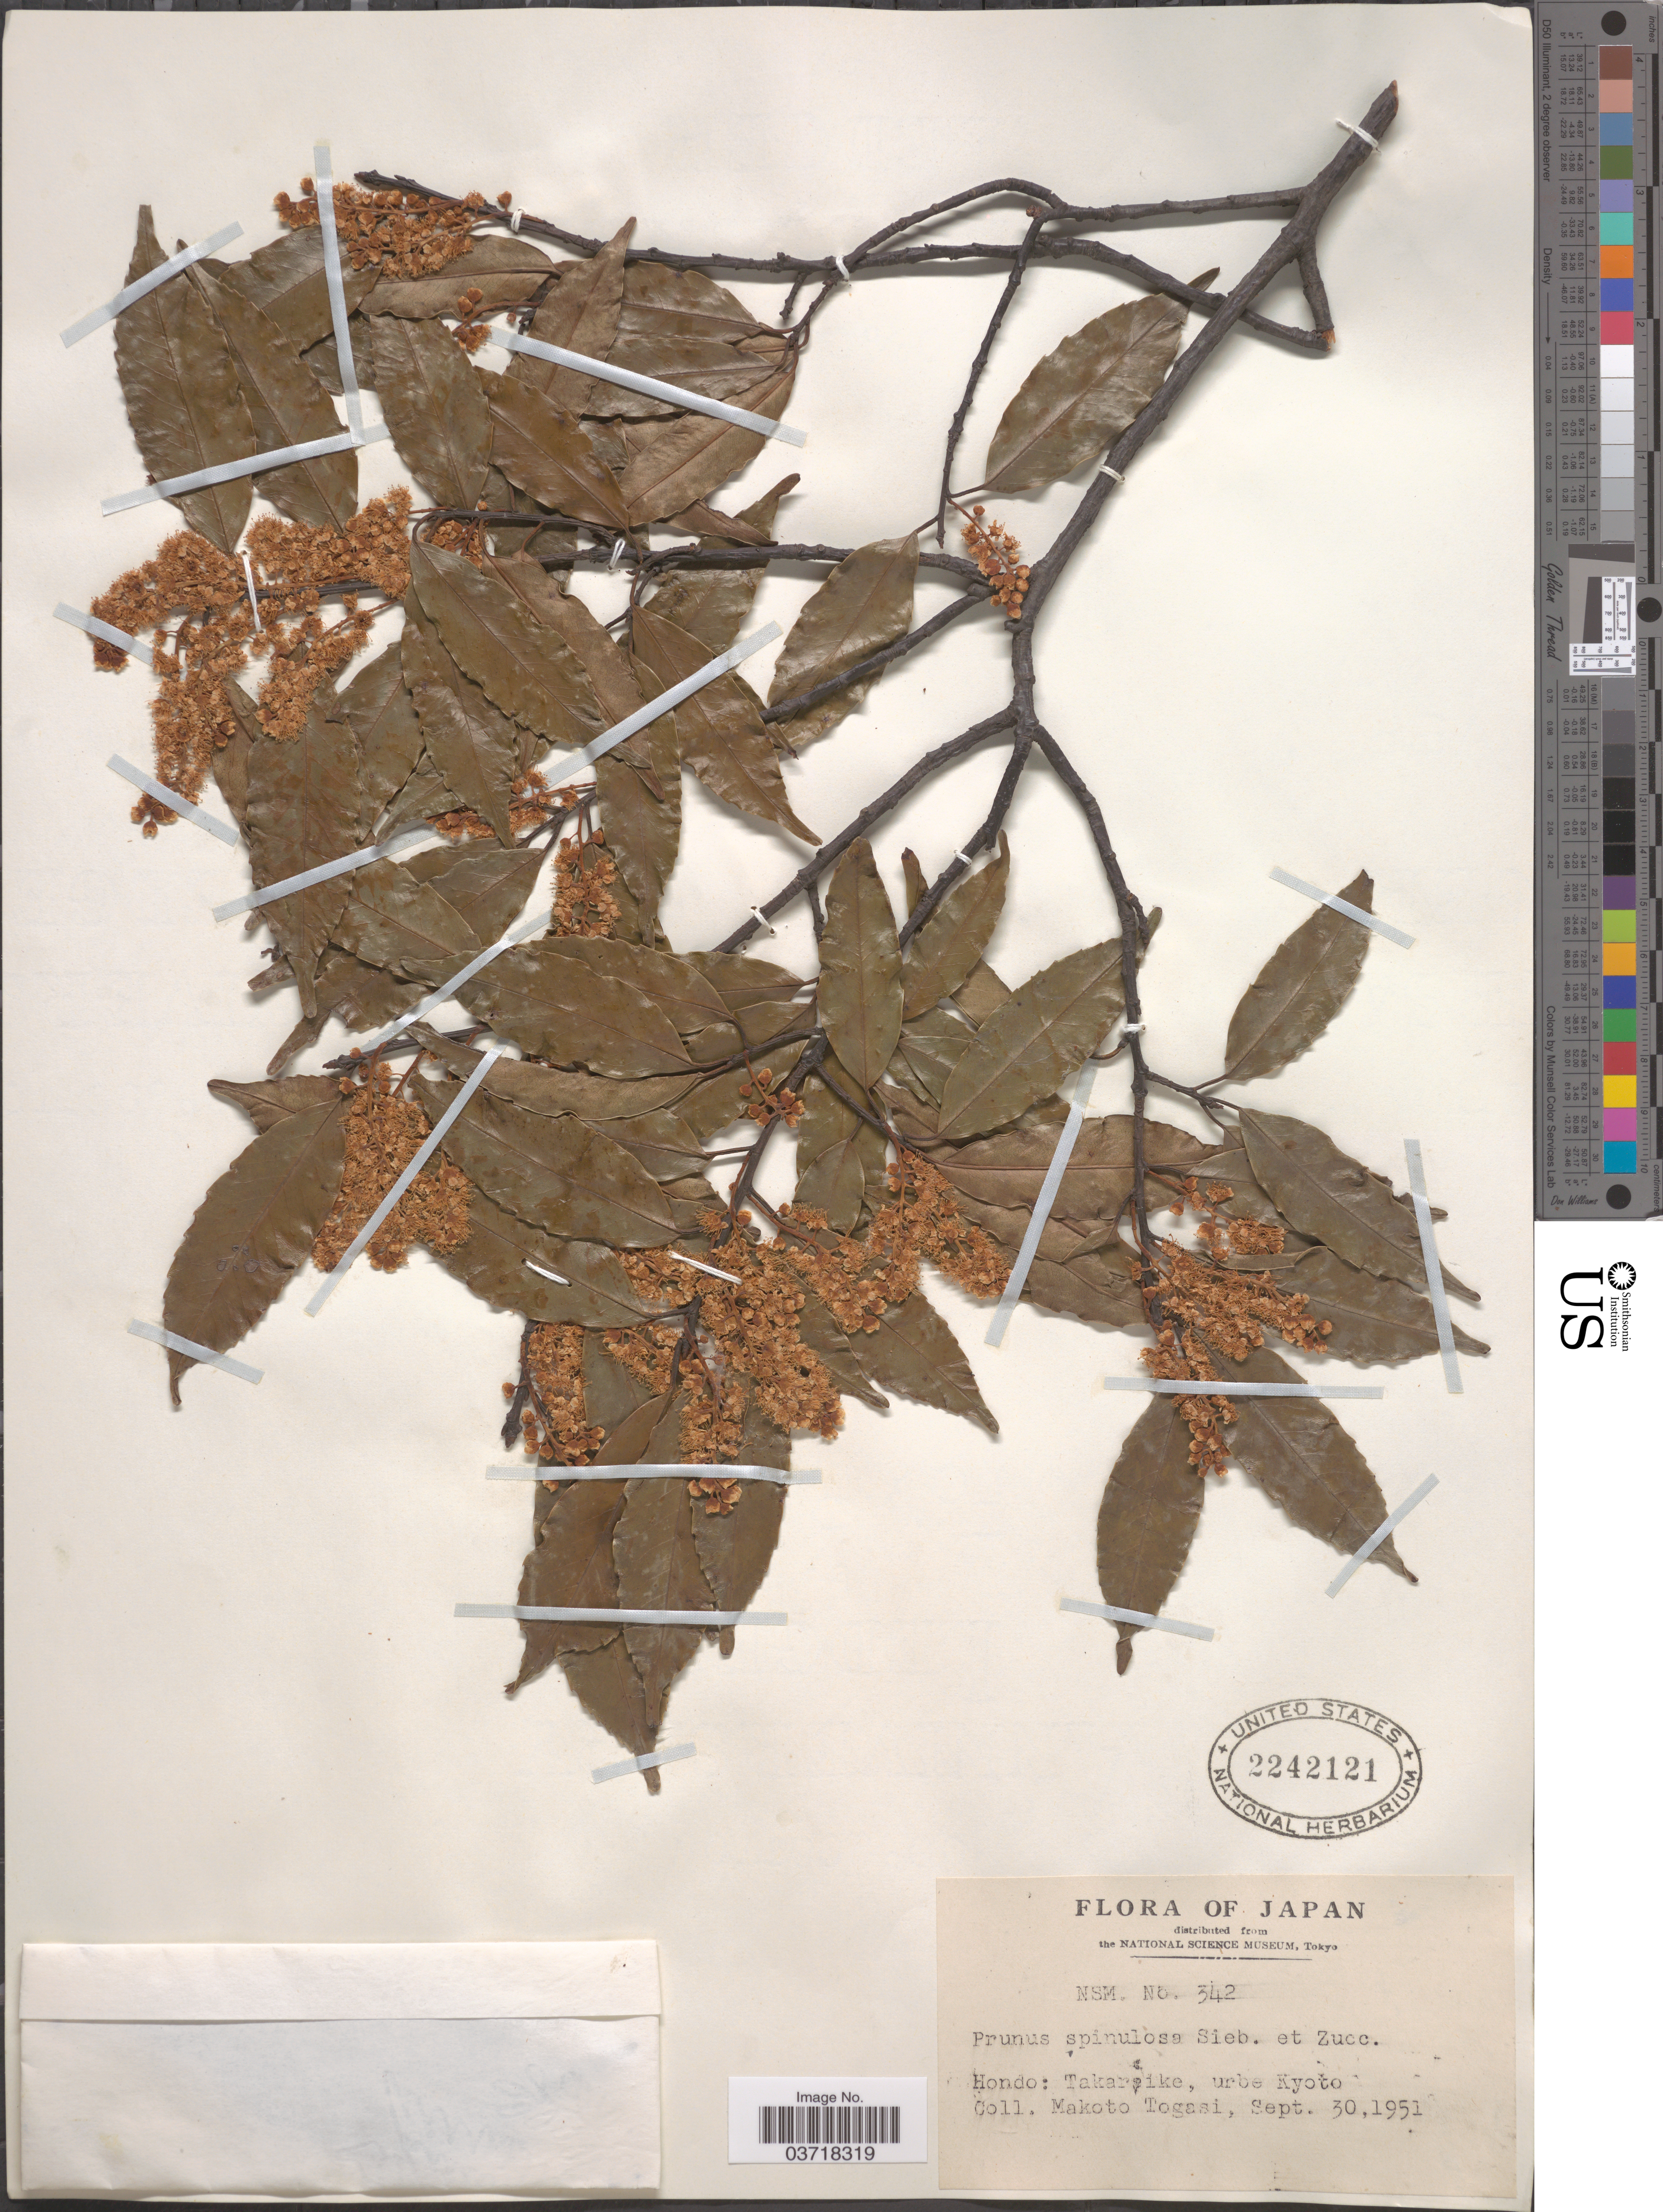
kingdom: Plantae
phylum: Tracheophyta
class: Magnoliopsida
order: Rosales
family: Rosaceae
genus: Prunus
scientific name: Prunus spinulosa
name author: Siebold & Zucc.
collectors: M. Togasi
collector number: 342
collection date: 1951-09-30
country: Japan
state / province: Kyoto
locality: Hondo: Takaraike, urbe Kyoto.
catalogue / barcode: US 2242121